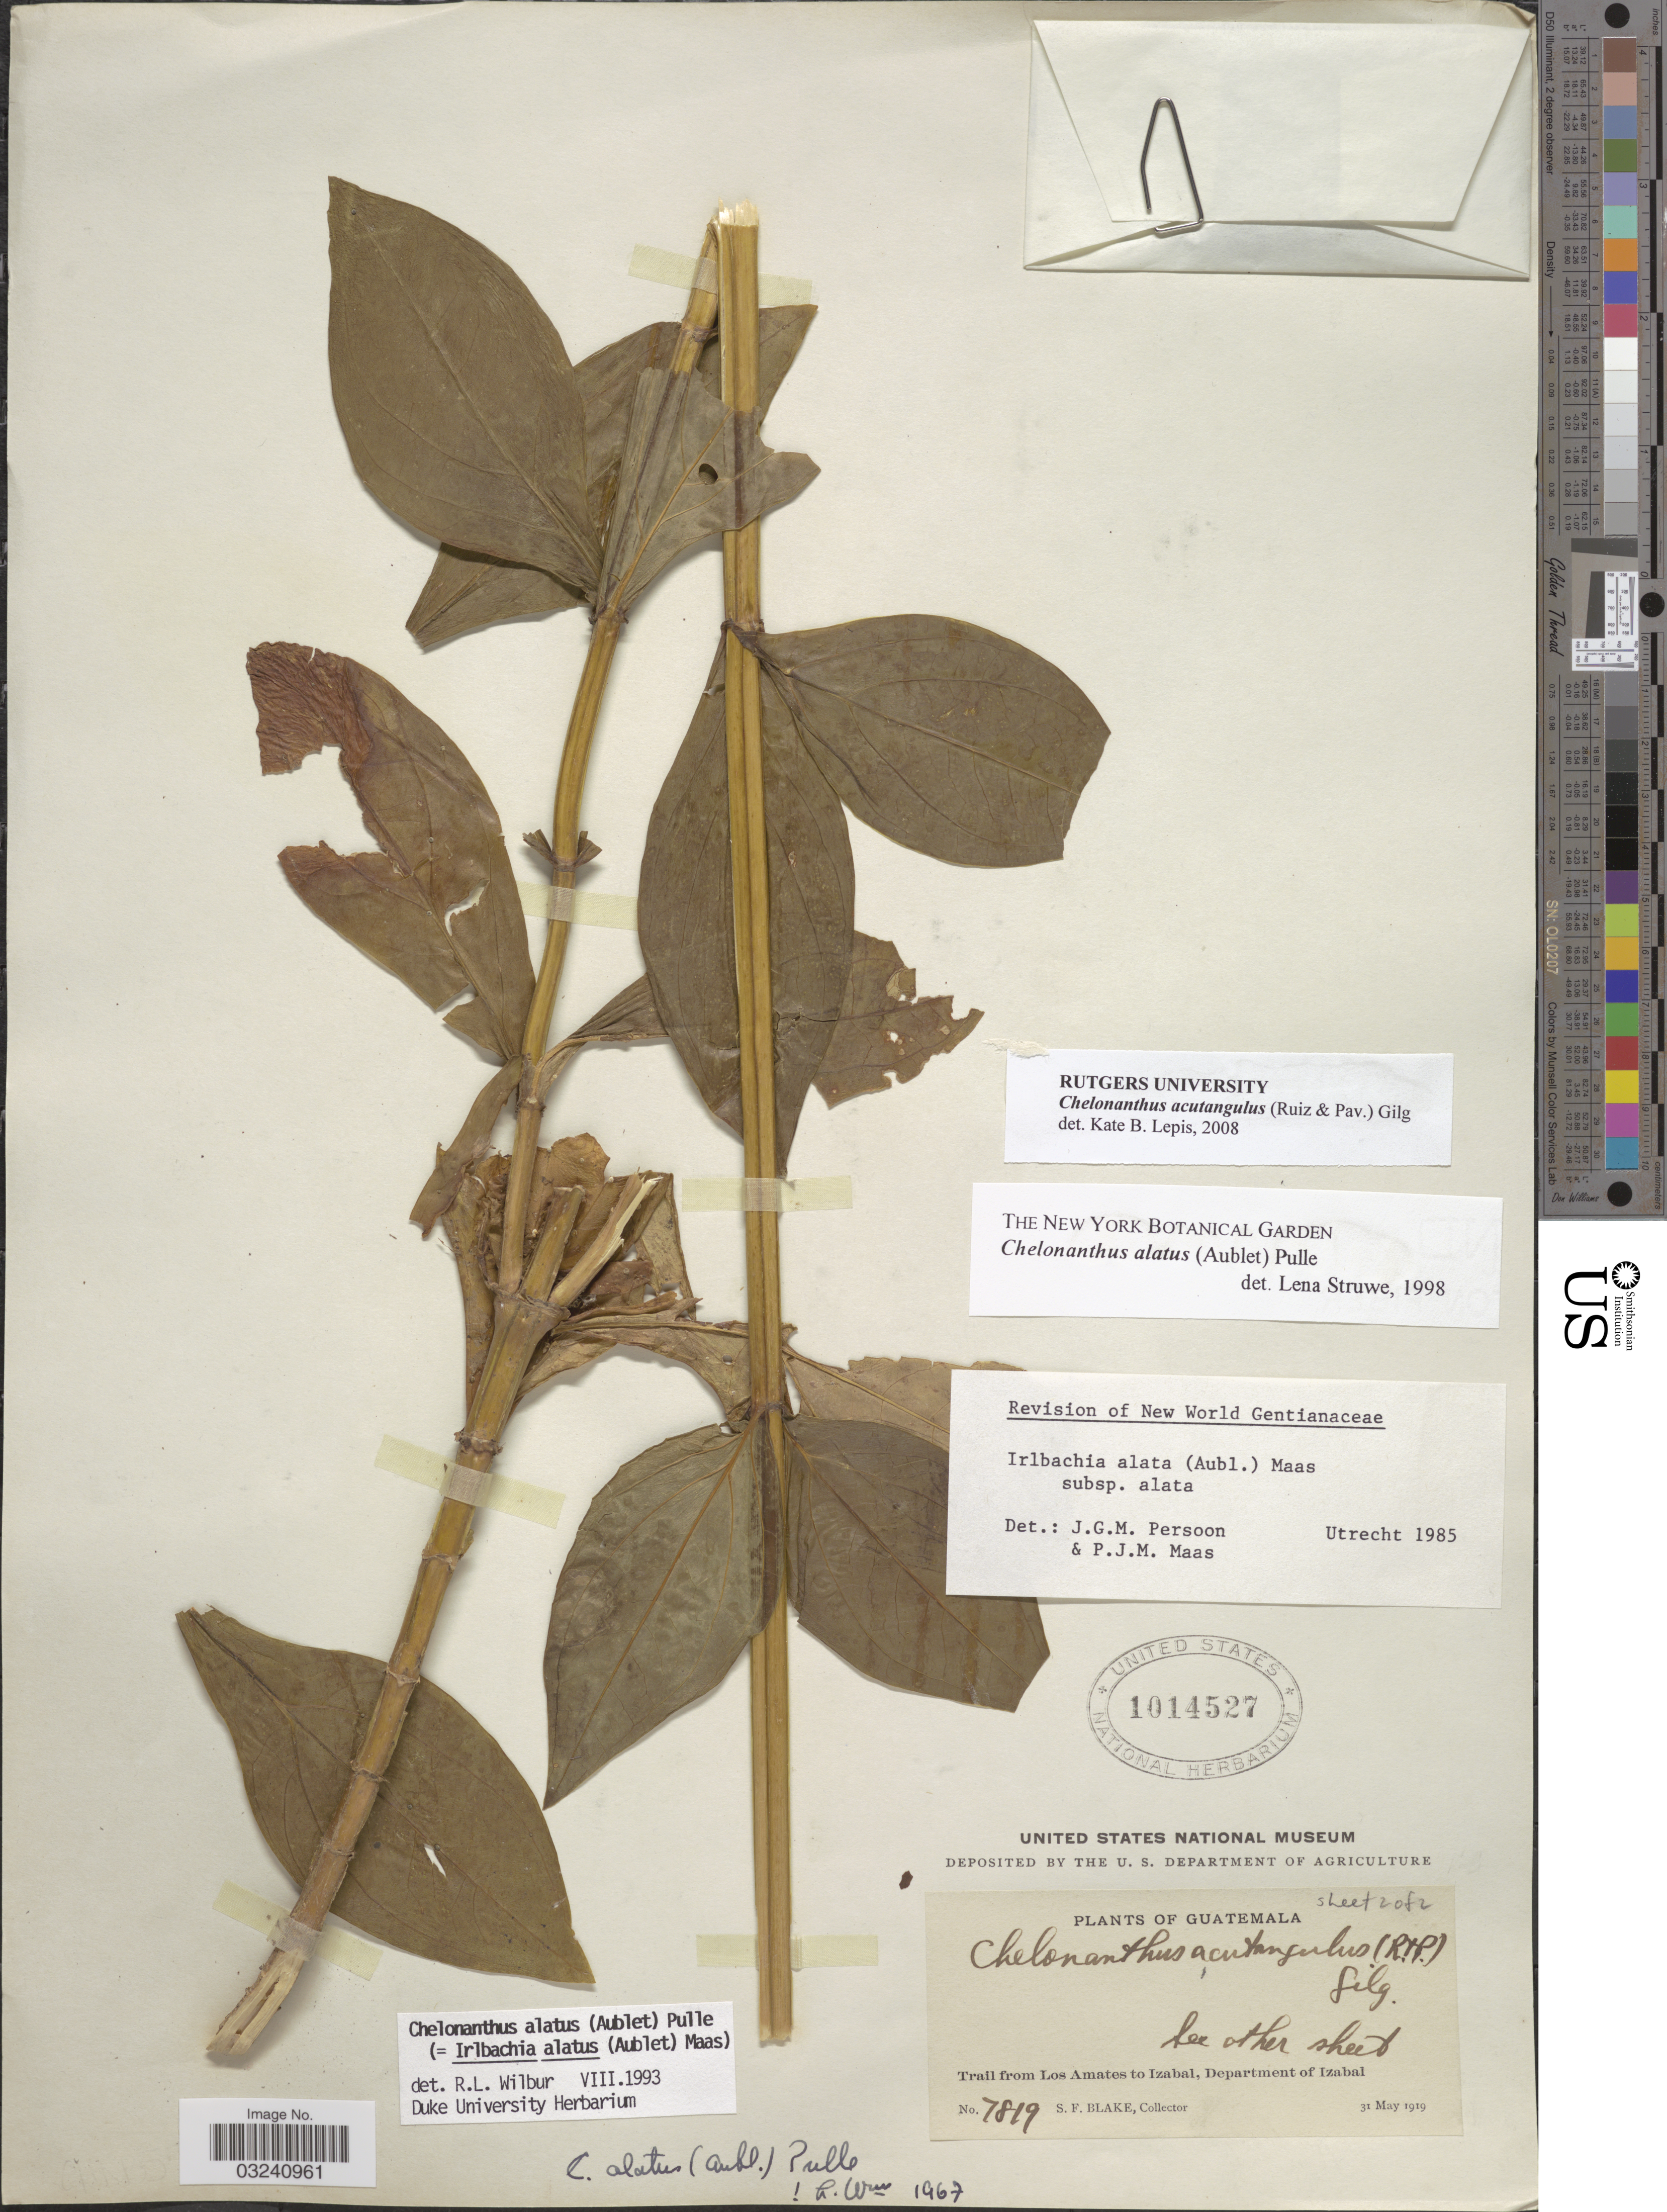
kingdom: Plantae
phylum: Tracheophyta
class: Magnoliopsida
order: Gentianales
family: Gentianaceae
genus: Chelonanthus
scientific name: Chelonanthus acutangulus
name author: (Ruiz & Pav.) Gilg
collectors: S. Blake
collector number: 7819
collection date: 1919-05-31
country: Guatemala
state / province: Izabal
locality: Trail from Los Amates to Izabal, Department of Izabal.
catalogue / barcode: US 1014527